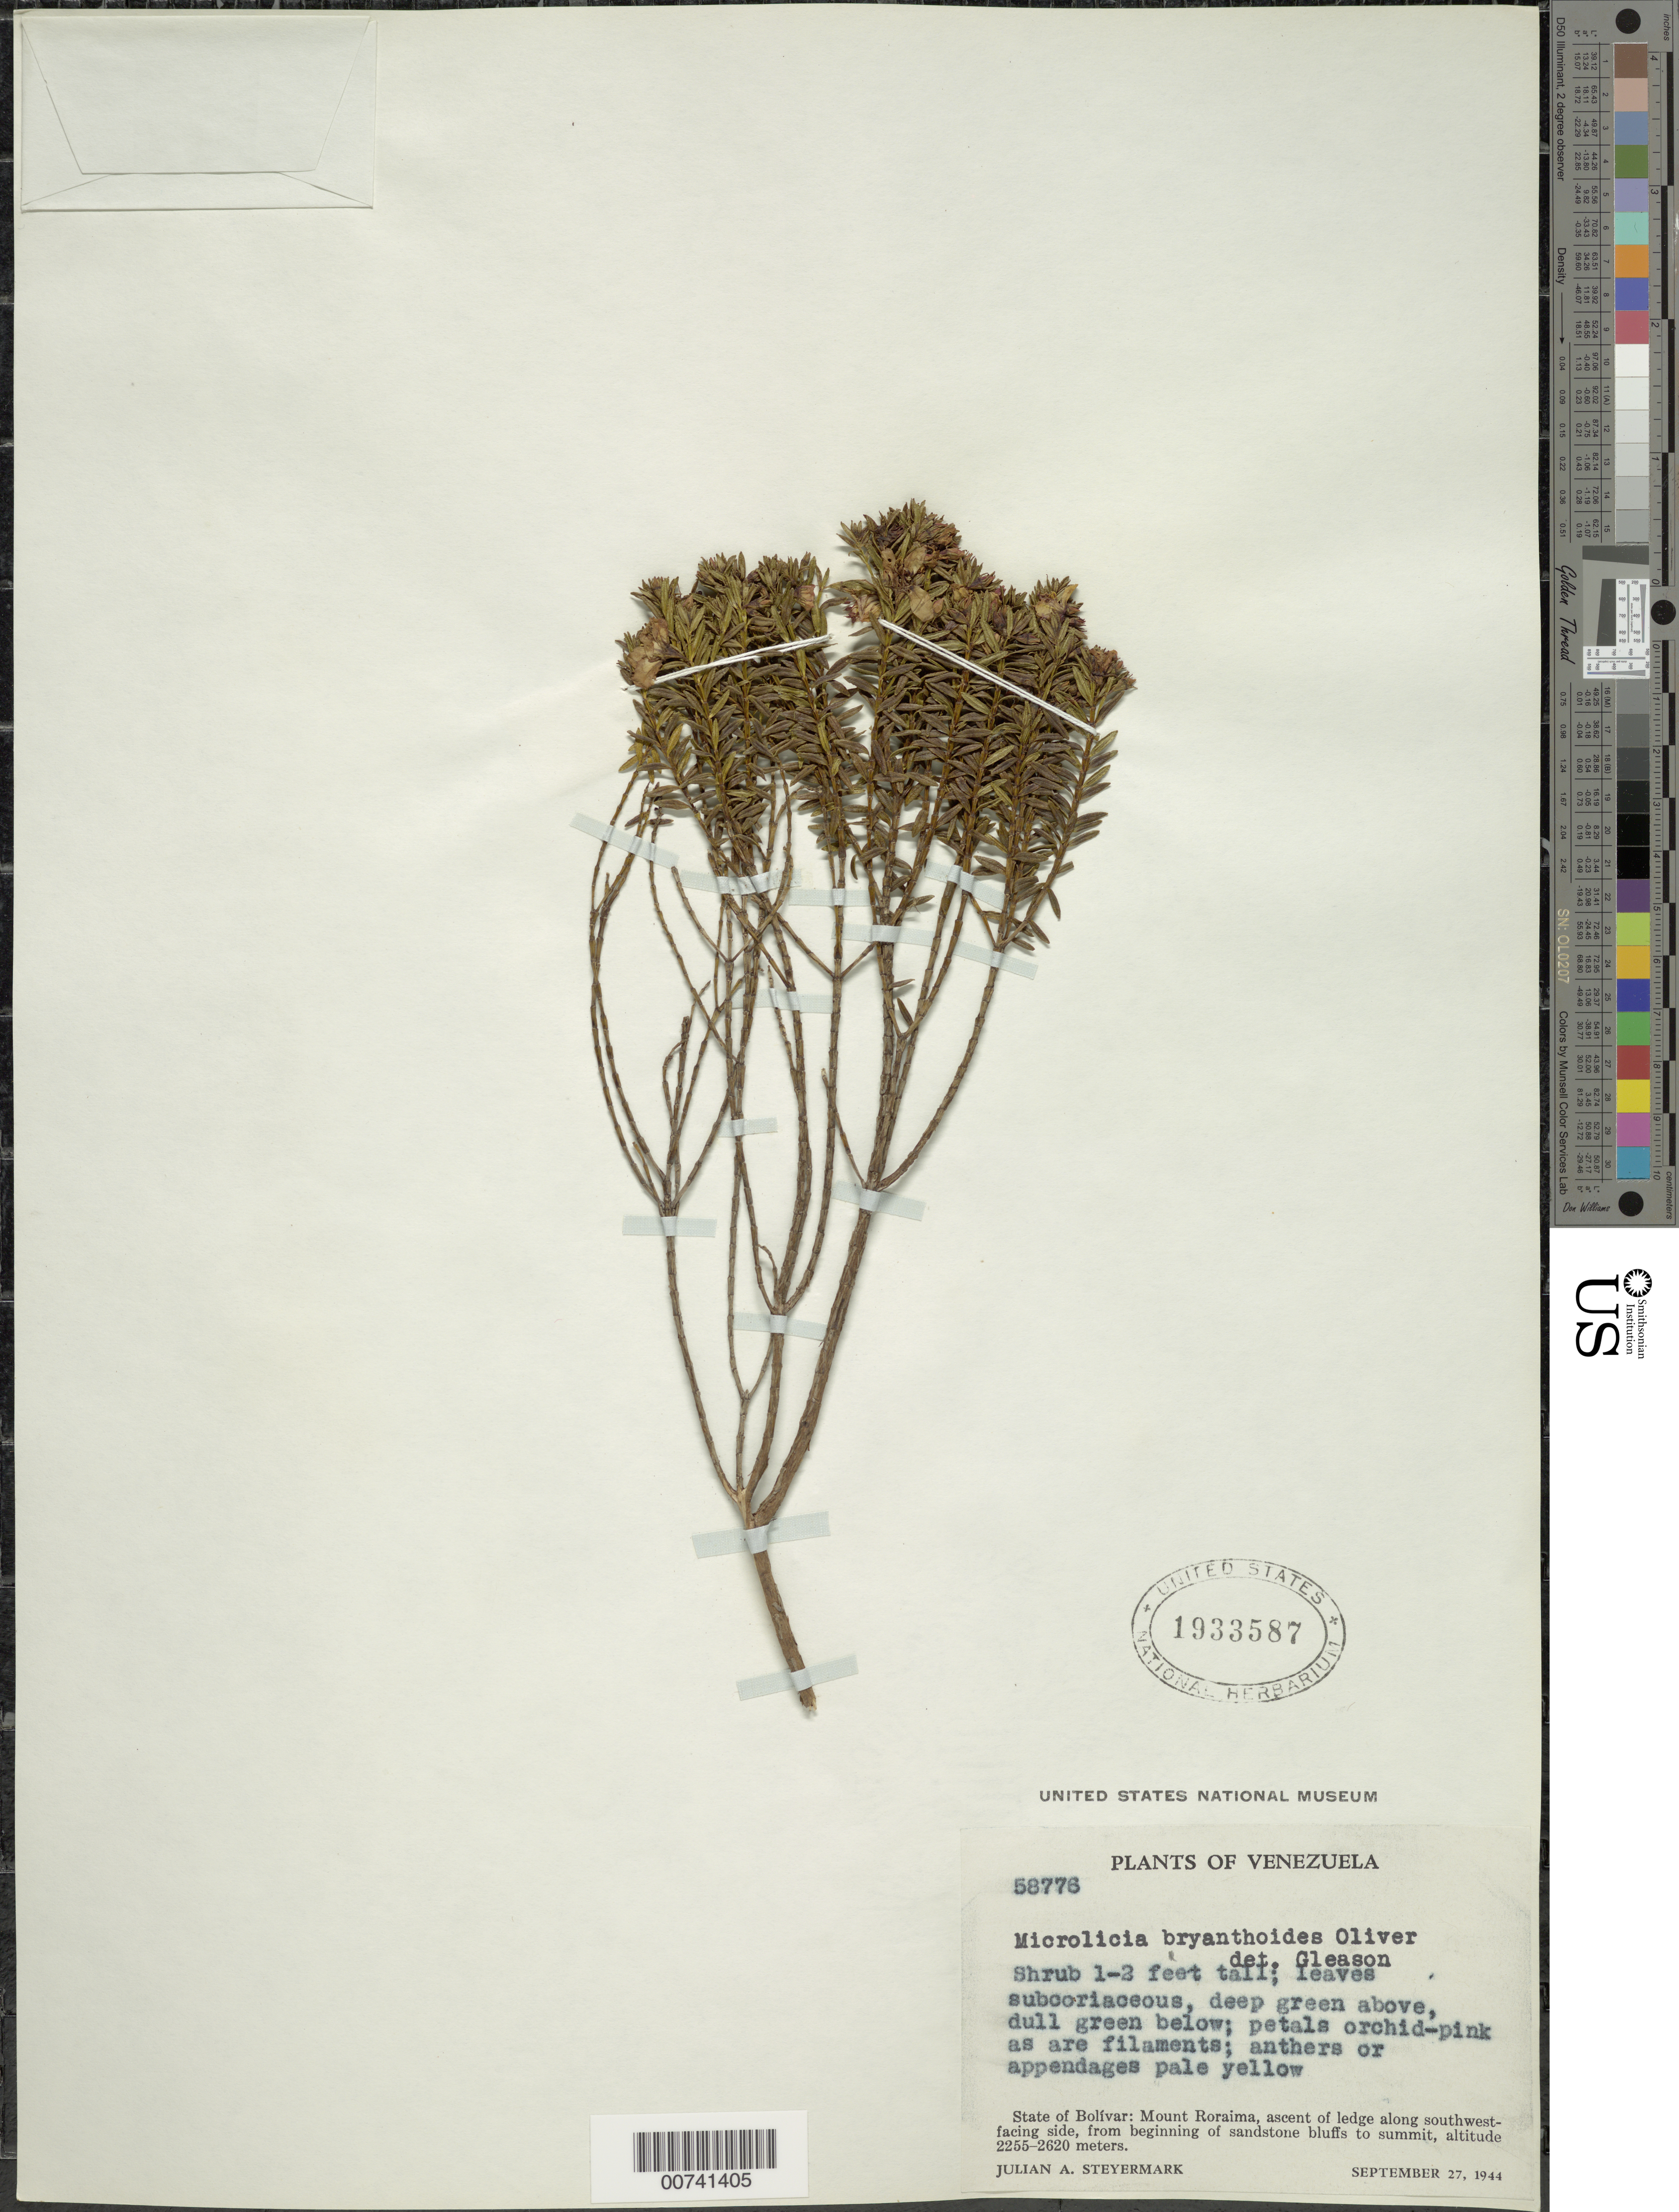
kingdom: Plantae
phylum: Tracheophyta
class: Magnoliopsida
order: Myrtales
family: Melastomataceae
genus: Microlicia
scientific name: Microlicia benthamiana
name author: Triana ex Cogn.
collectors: J. Steyermark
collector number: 58776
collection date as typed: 27-Sep-44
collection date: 1944-09-27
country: Venezuela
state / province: Bolívar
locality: Mt. Roraima, just below summit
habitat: SW facing sandstone ledge, from sandstone bluffs to summit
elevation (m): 2255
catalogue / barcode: US 1933587